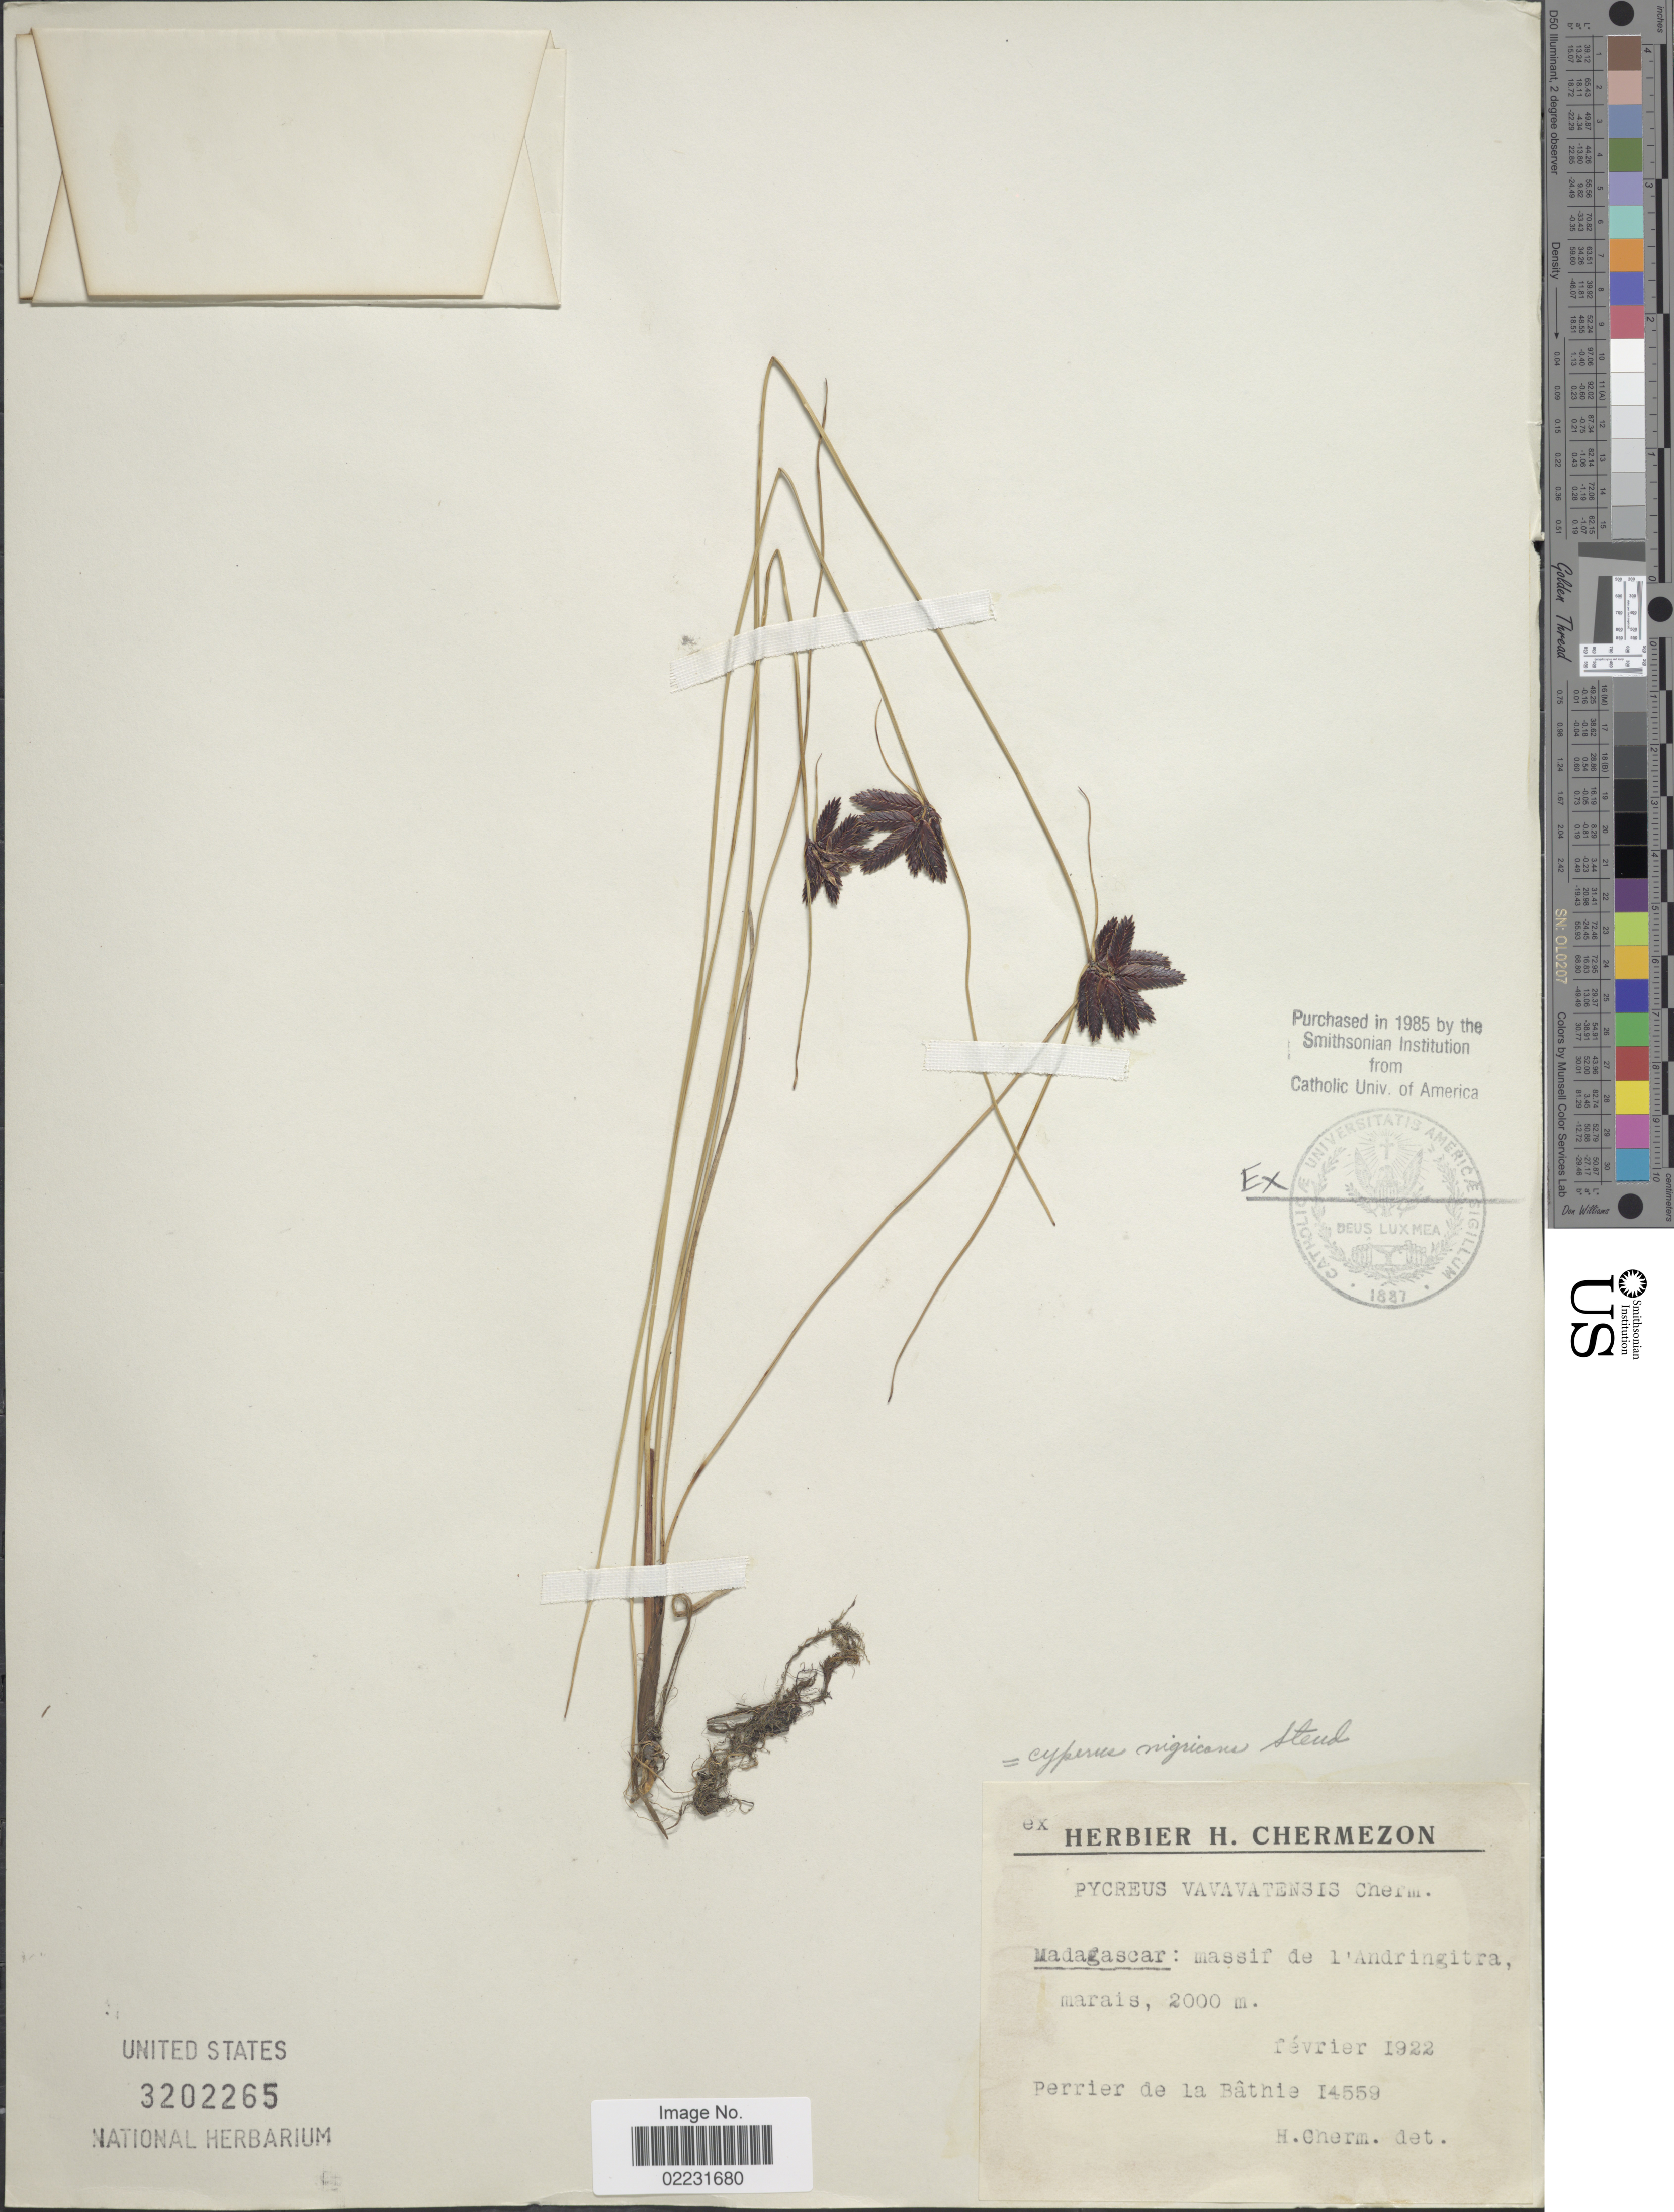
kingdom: Plantae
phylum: Tracheophyta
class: Liliopsida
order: Poales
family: Cyperaceae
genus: Cyperus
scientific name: Cyperus nigricans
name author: Steud.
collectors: Perrier de la Bâthie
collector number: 14559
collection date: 1922-02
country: Madagascar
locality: Massif de l'Andringitra, marais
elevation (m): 2000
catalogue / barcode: US 3202265